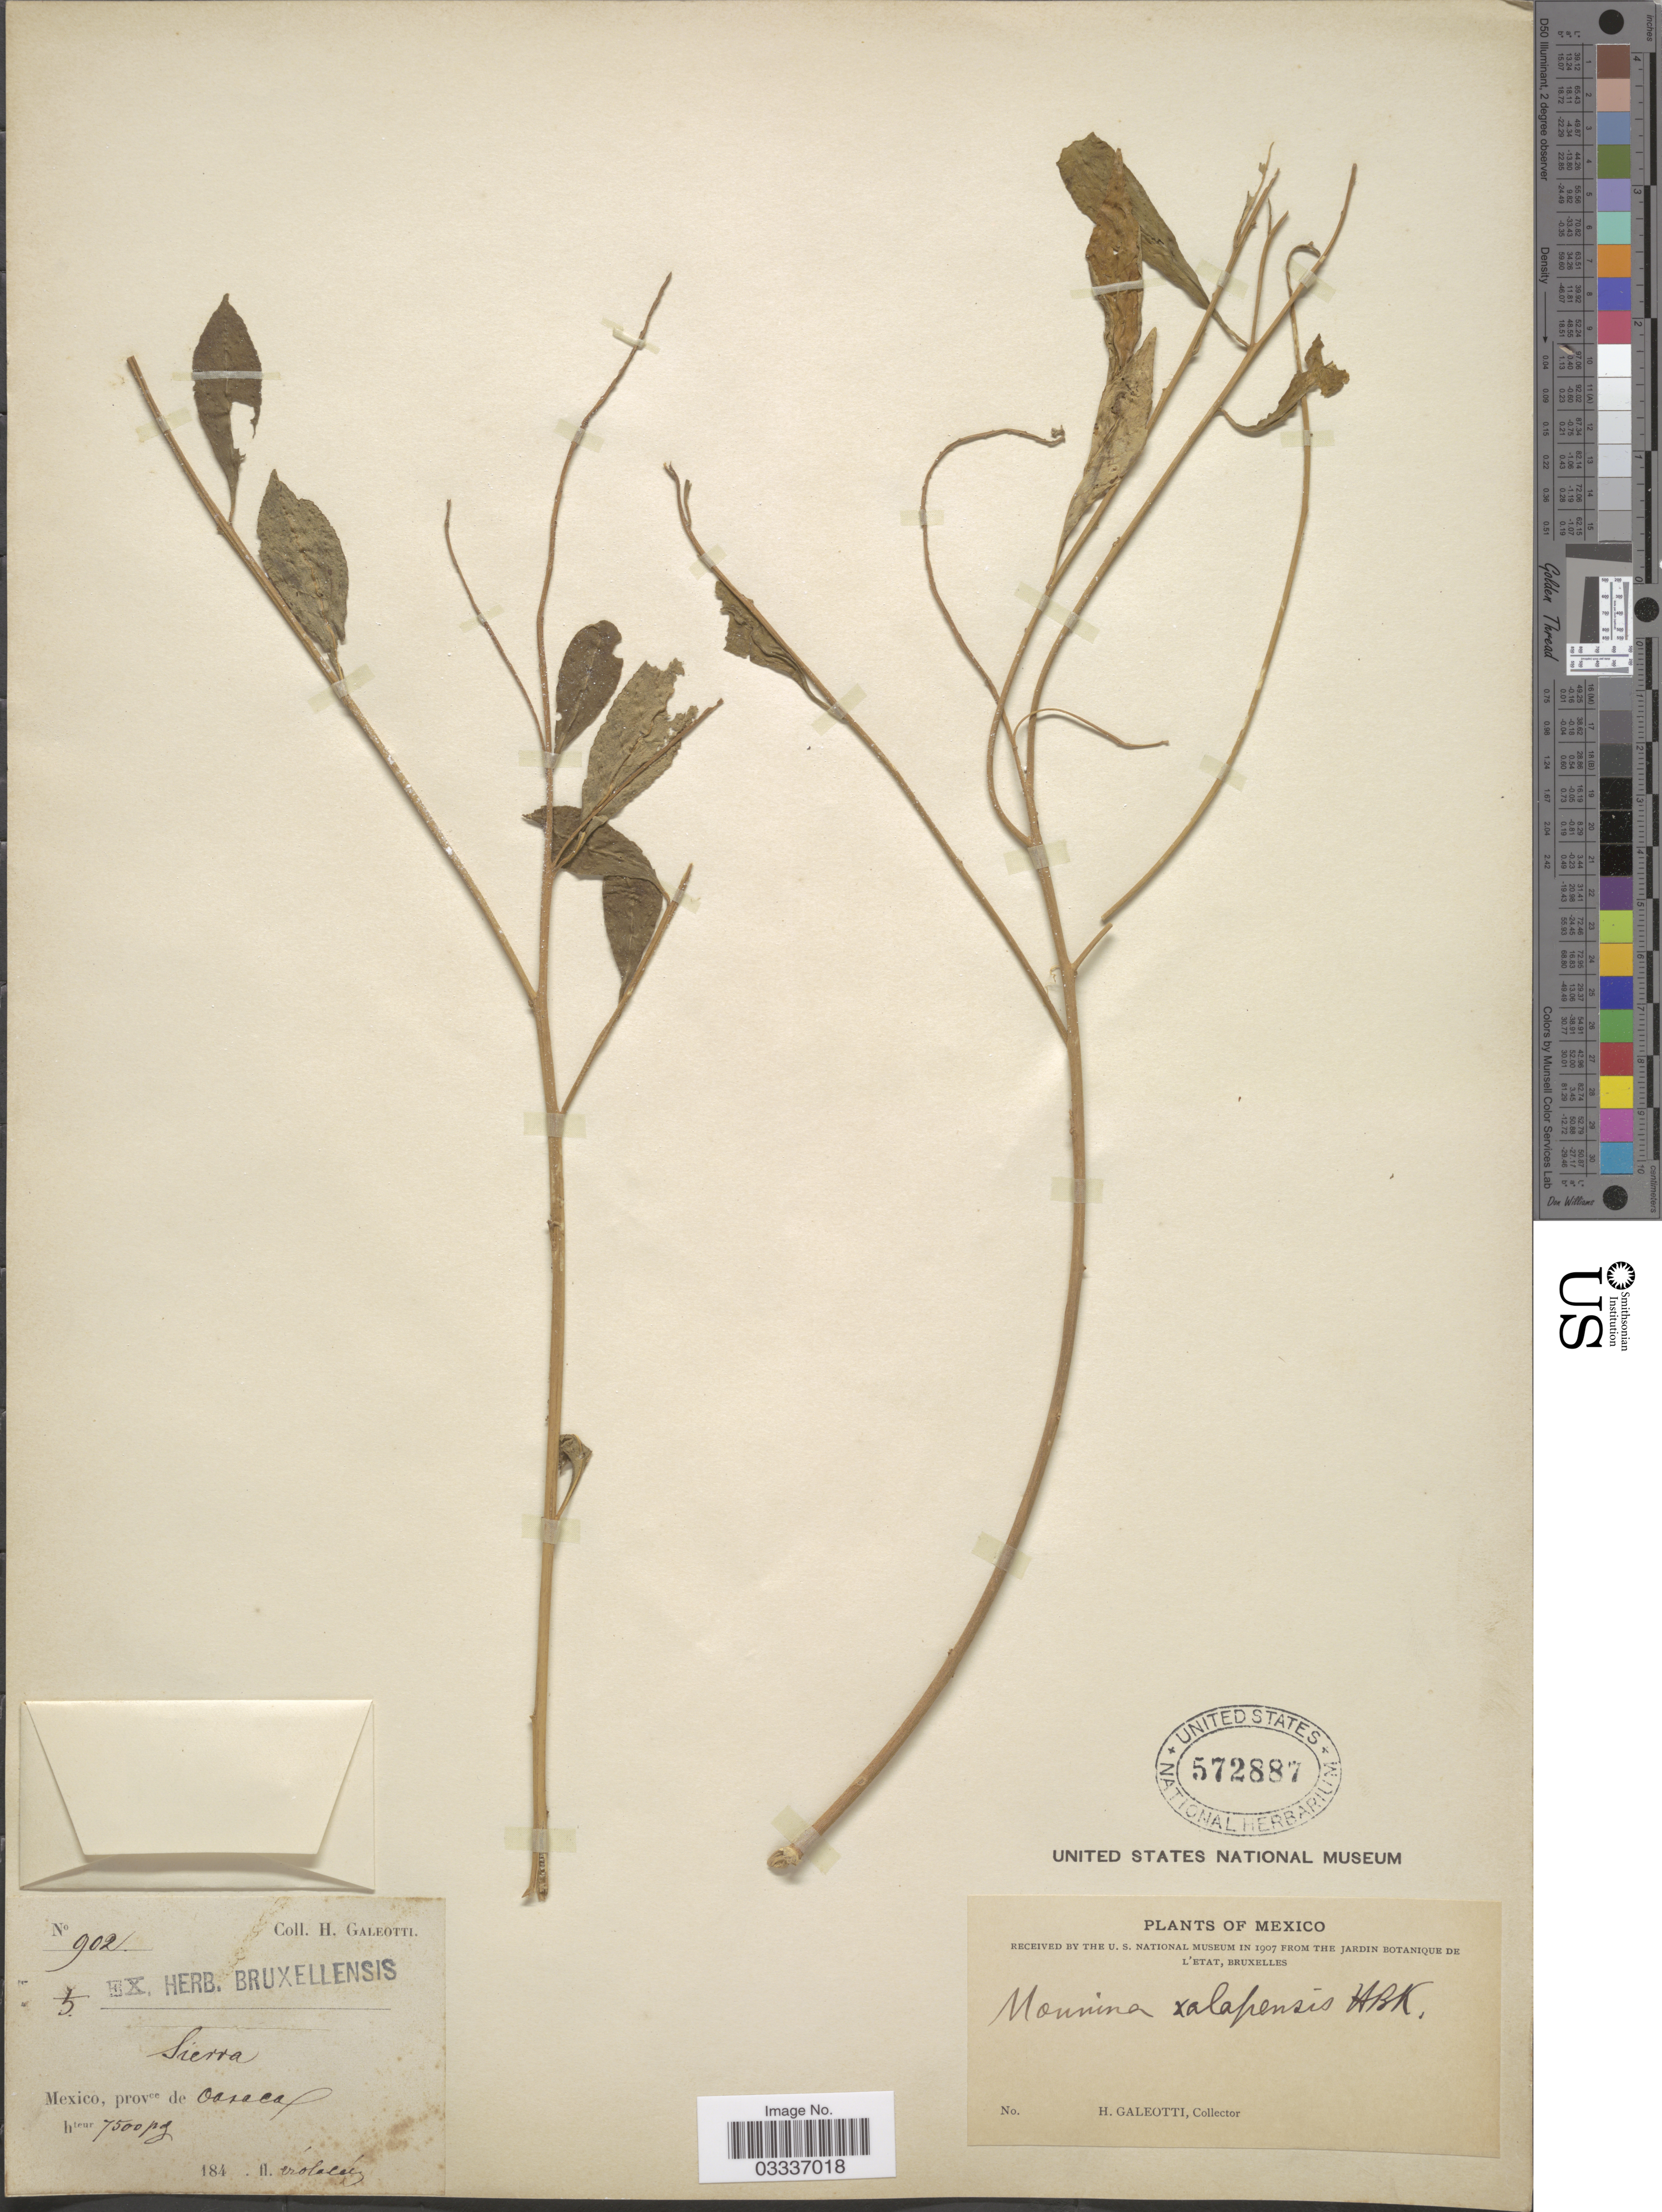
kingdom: Plantae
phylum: Tracheophyta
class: Magnoliopsida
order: Fabales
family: Polygalaceae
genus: Monnina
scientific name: Monnina xalapensis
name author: Kunth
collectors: H. G. Galeotti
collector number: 902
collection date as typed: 184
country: Mexico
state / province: Oaxaca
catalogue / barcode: US 572887